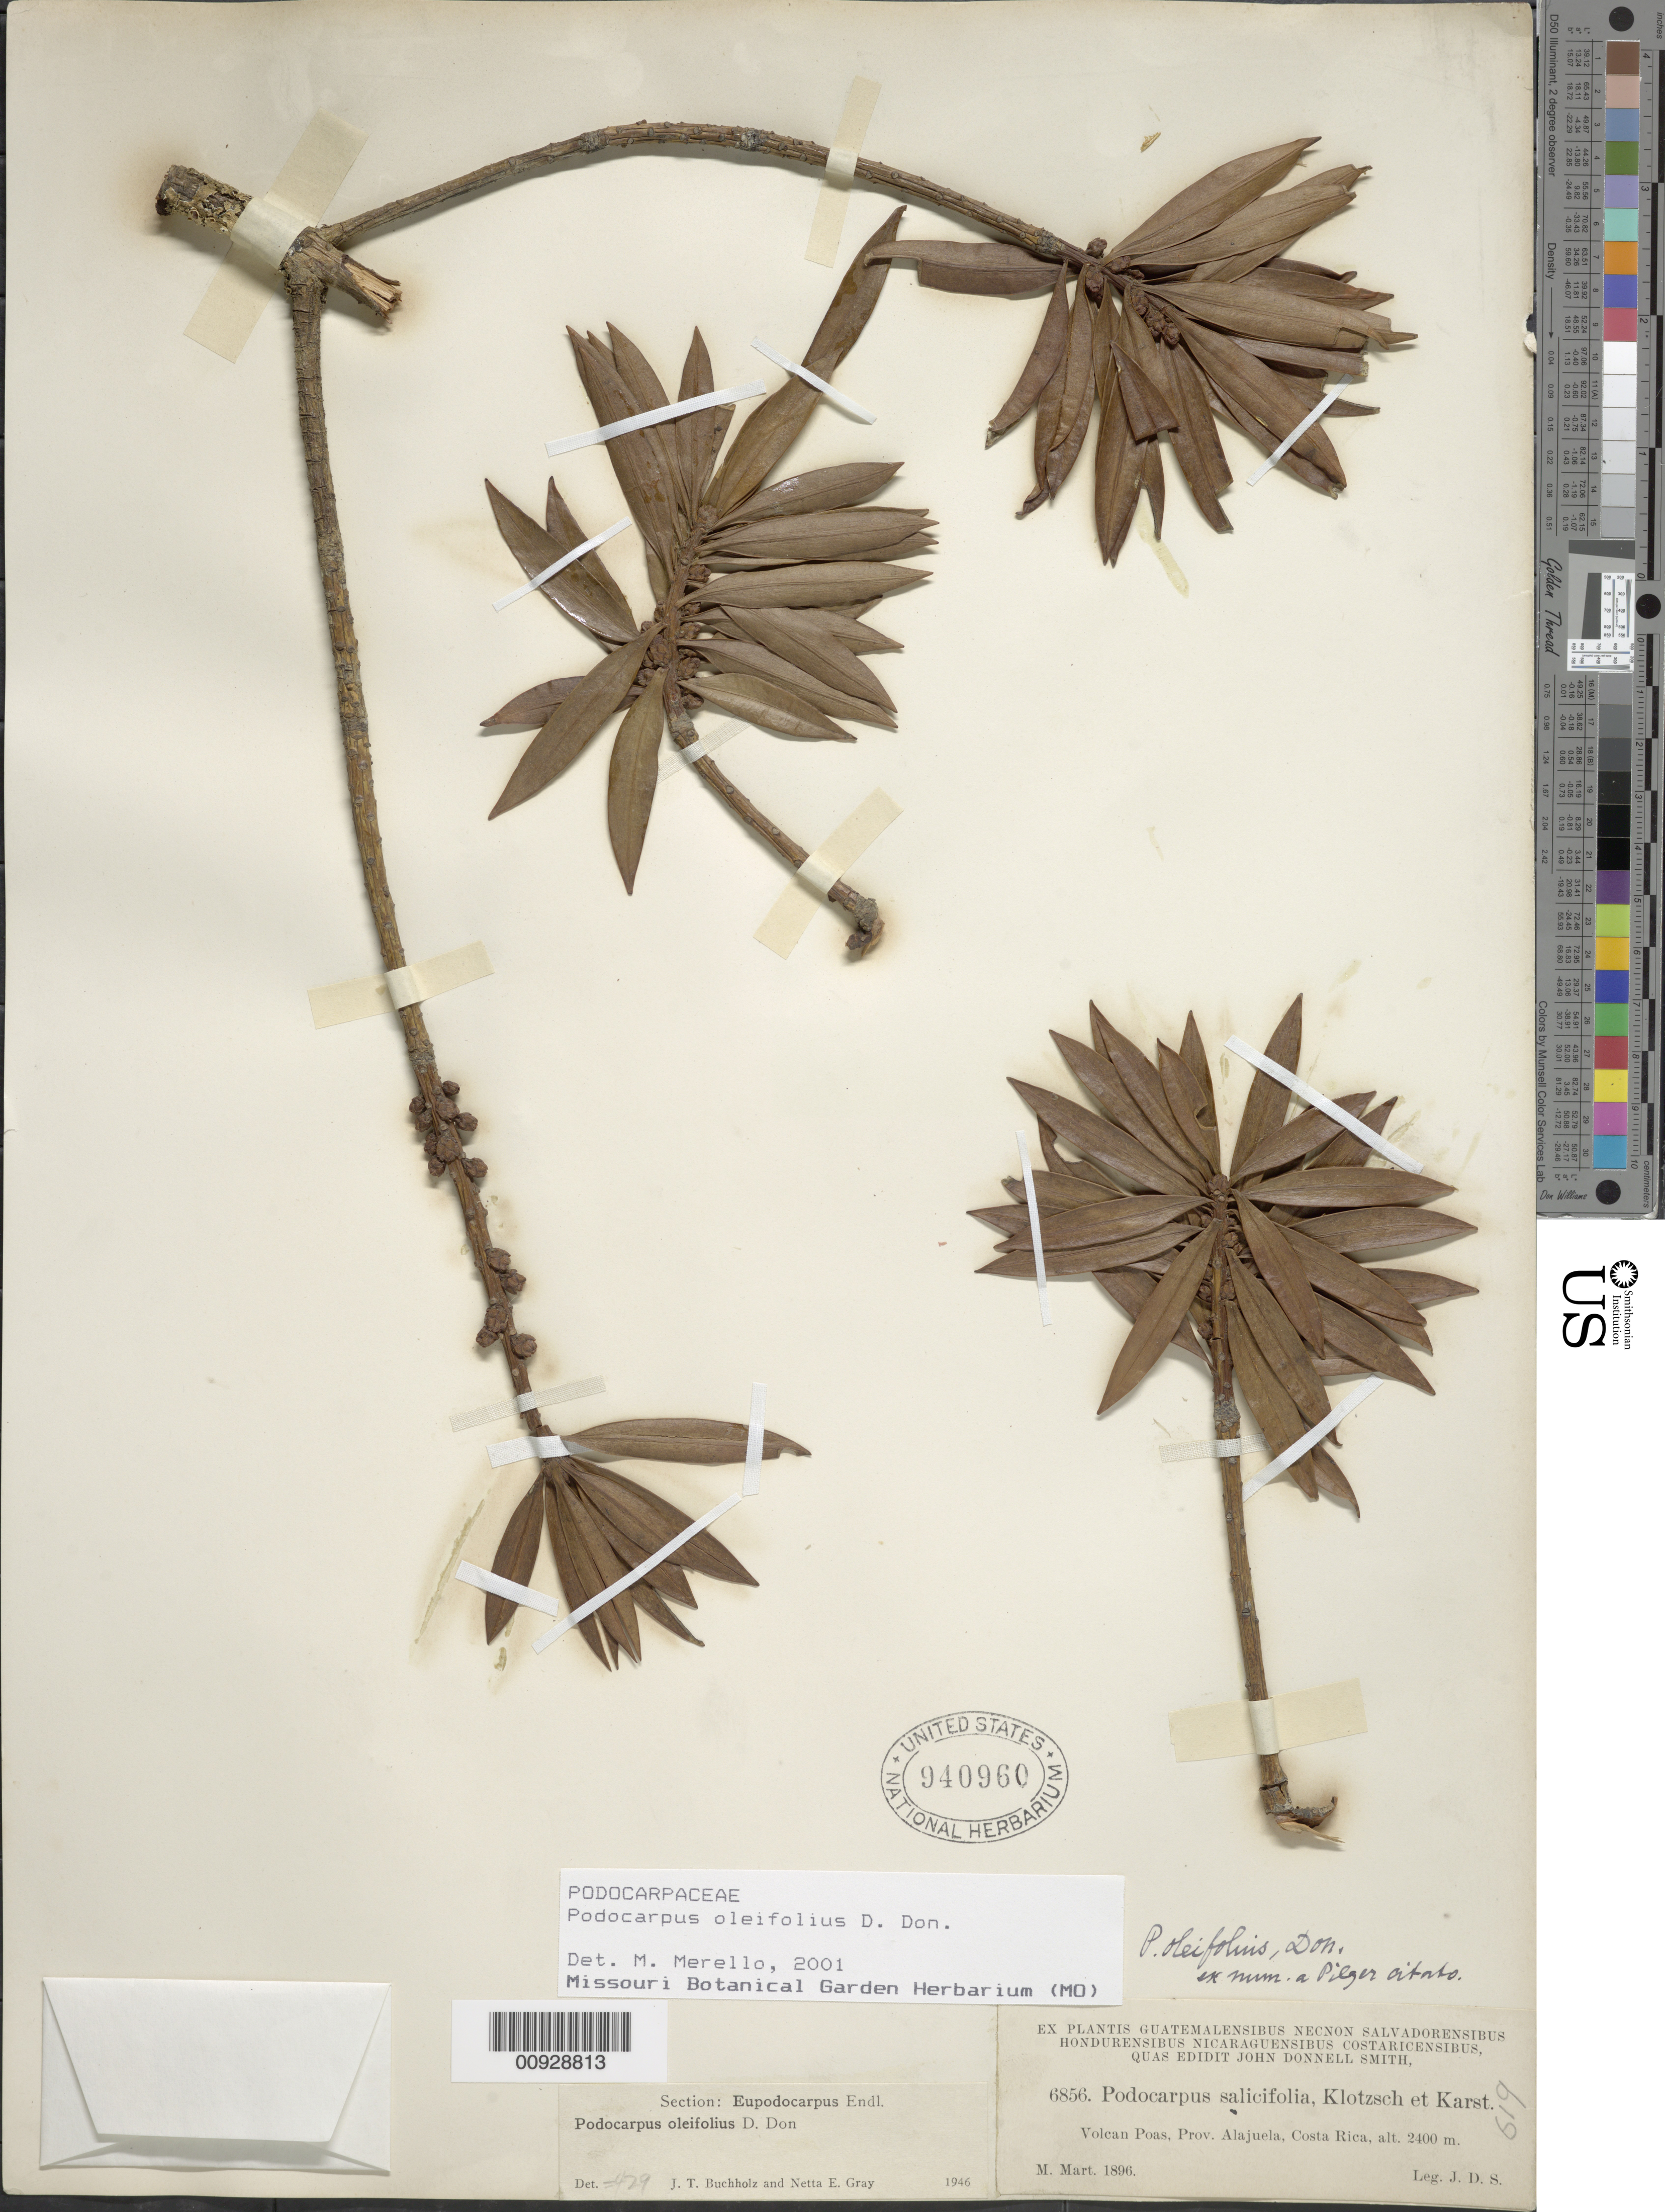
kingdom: Plantae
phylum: Tracheophyta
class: Pinopsida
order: Pinales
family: Podocarpaceae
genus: Podocarpus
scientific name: Podocarpus oleifolius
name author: D. Don ex Lamb.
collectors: J. Donnell Smith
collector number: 6856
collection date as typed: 1896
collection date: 1896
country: Costa Rica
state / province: Alajuela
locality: Volcán Poás, Prov. Alajuela, Costa Rica.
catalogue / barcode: US 940960